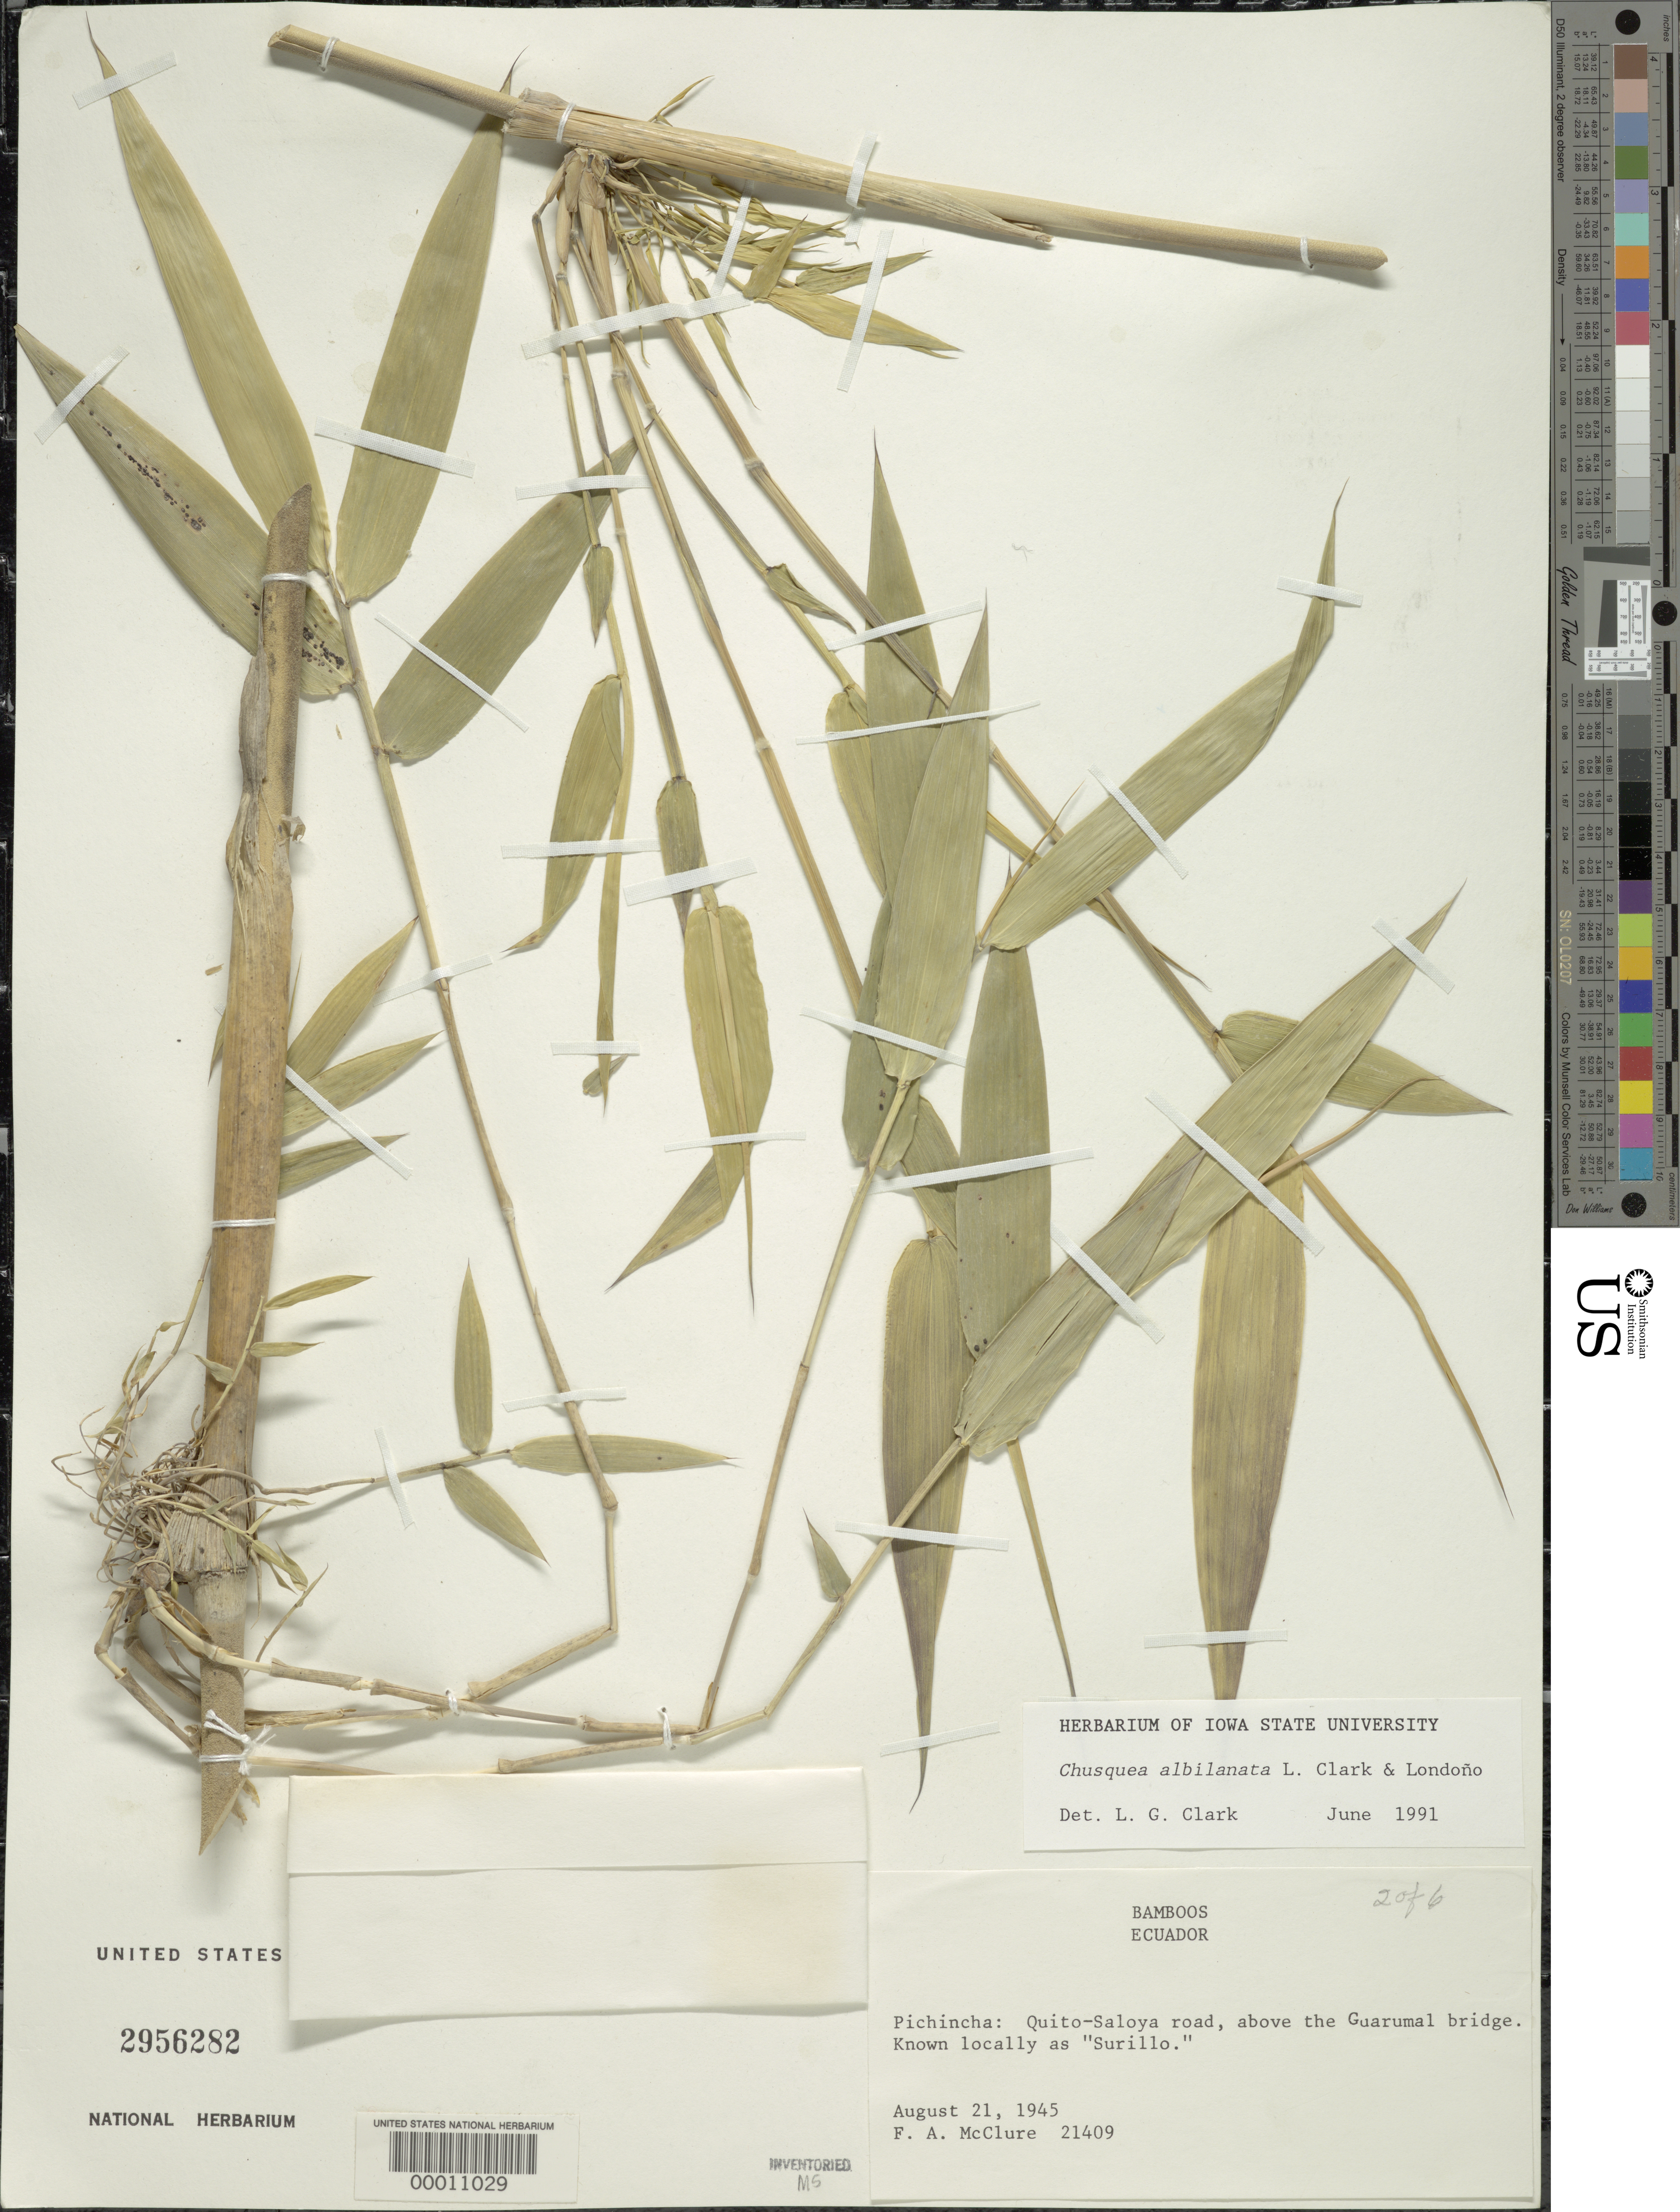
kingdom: Plantae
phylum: Tracheophyta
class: Liliopsida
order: Poales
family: Poaceae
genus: Chusquea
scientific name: Chusquea albilanata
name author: L.G. Clark & Londoño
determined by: Clark, Lynn G., (ISC), Iowa State University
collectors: F. A. McClure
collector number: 21409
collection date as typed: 21 Aug 1945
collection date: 1945-08-21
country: Ecuador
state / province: Pichincha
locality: Quito, saloya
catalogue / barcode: US 2956282